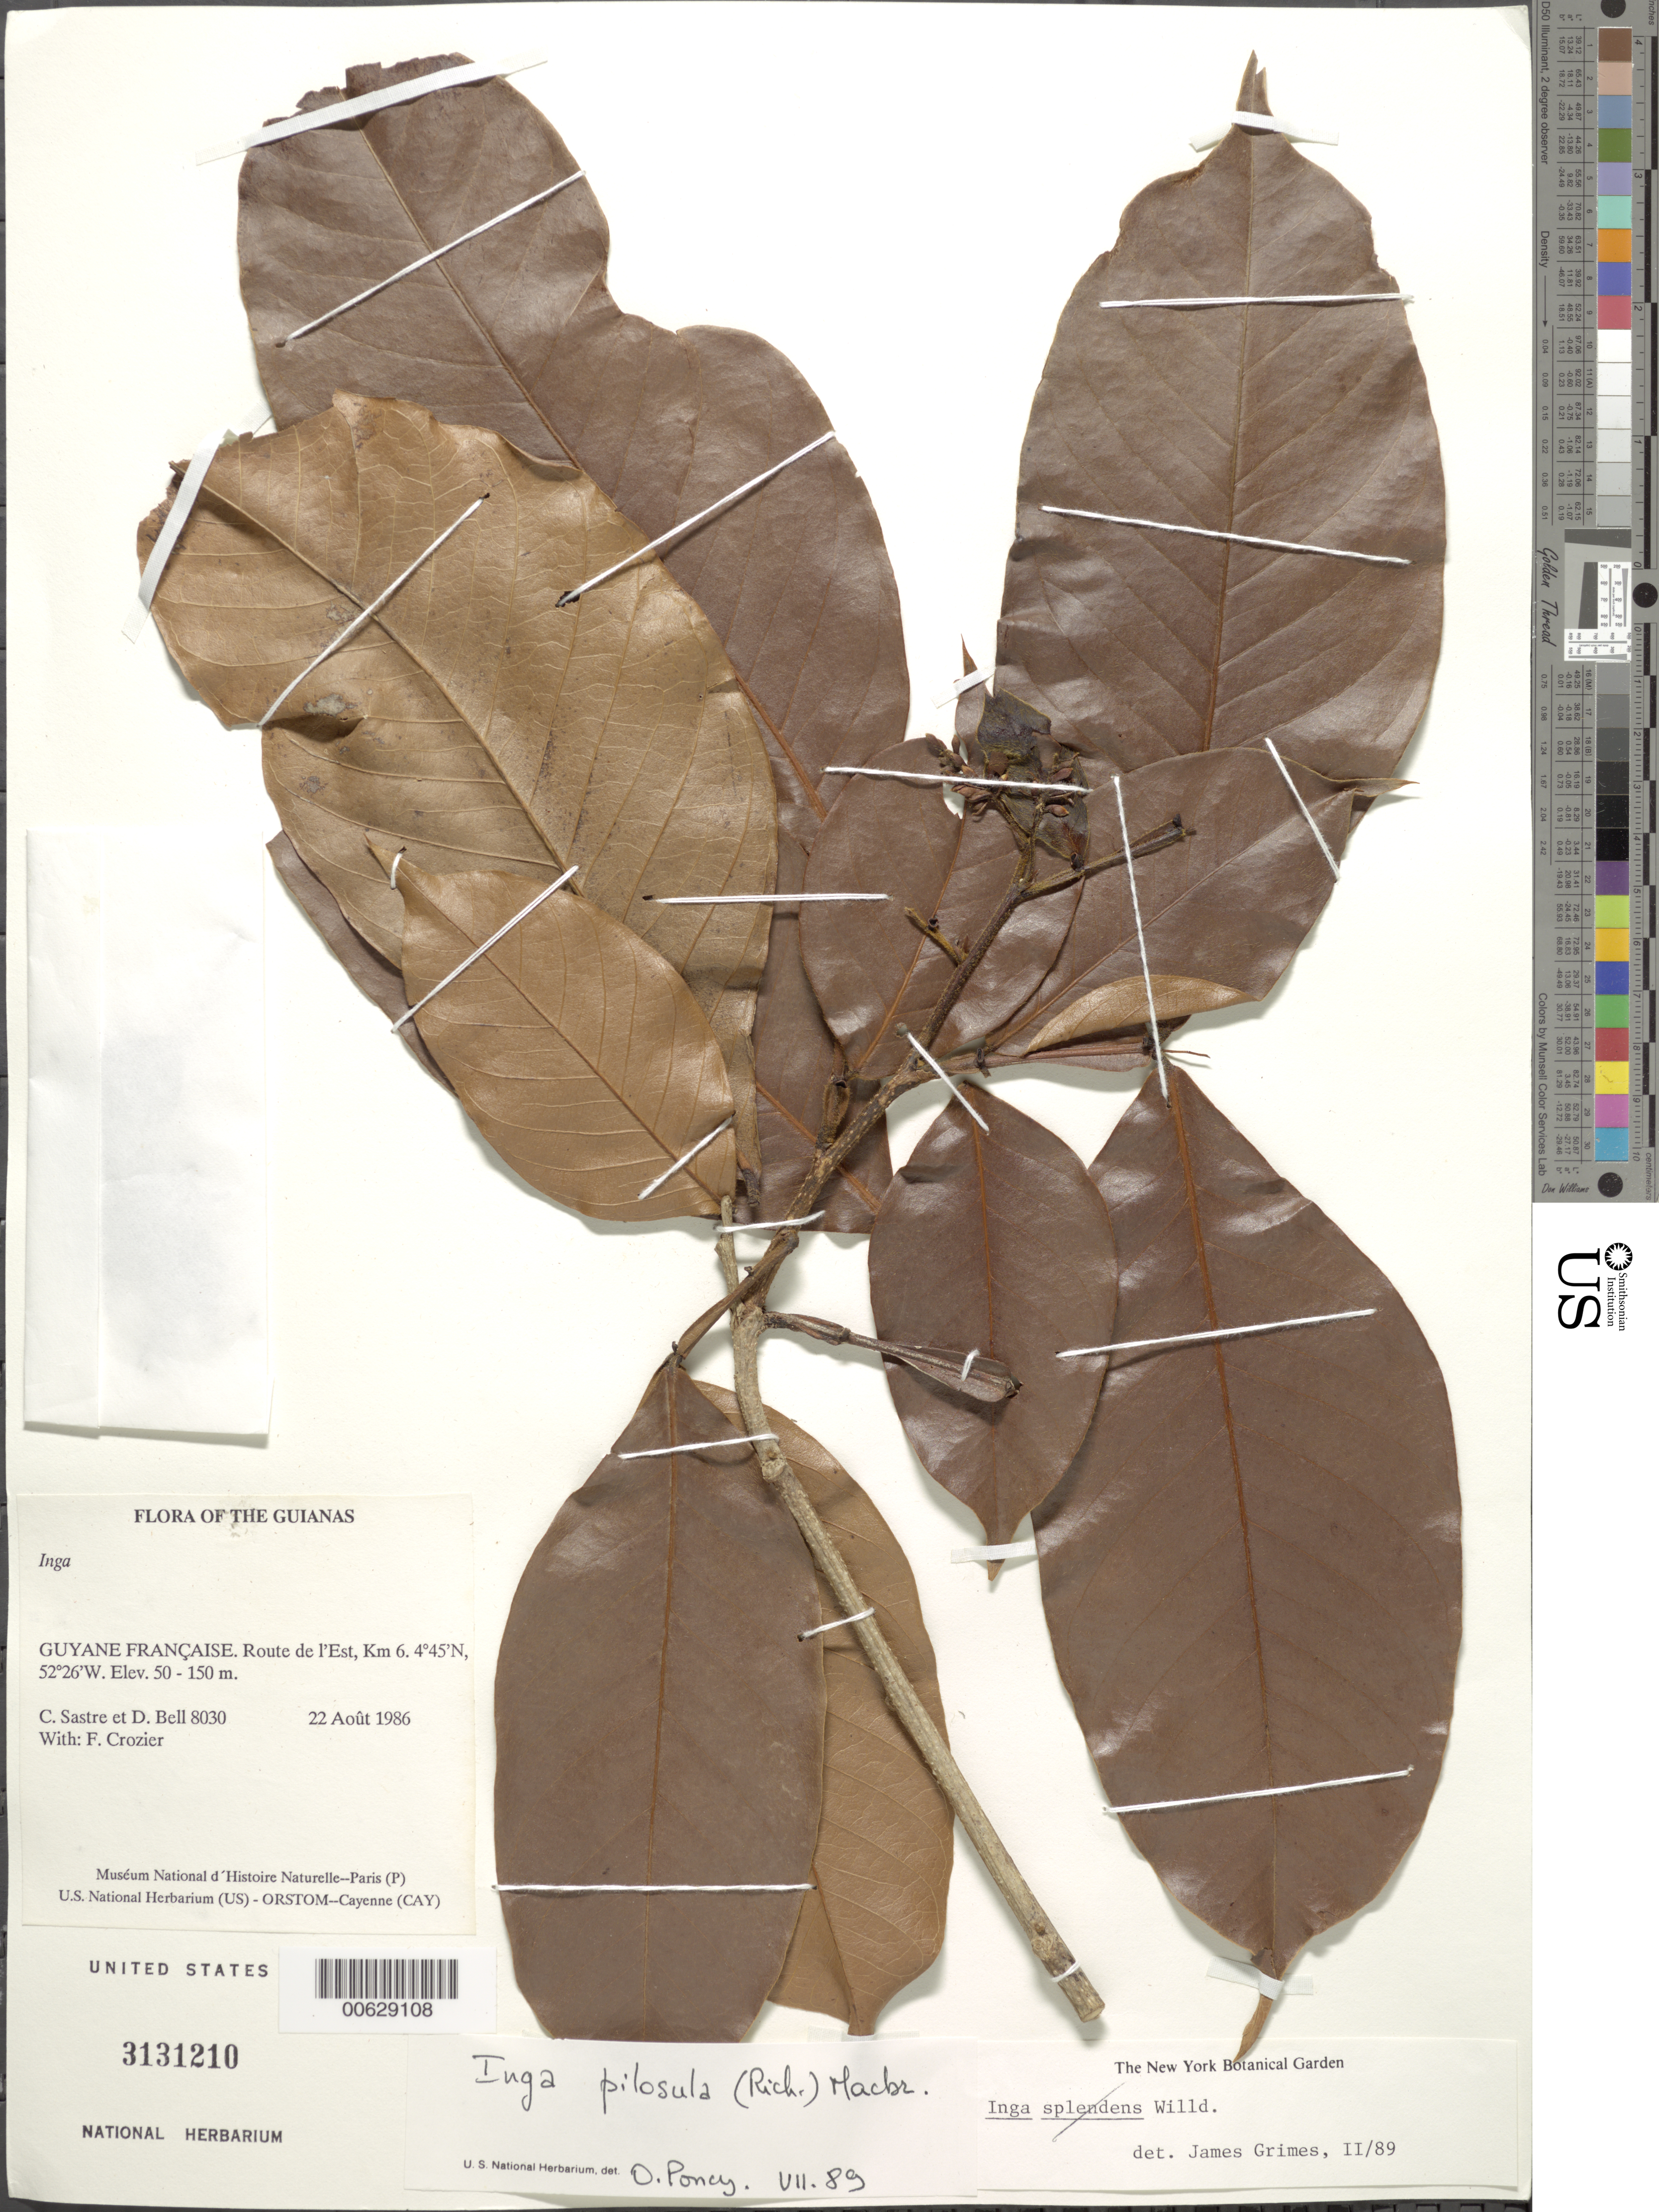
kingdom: Plantae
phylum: Tracheophyta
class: Magnoliopsida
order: Fabales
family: Fabaceae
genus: Inga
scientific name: Inga pilosula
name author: (Rich.) J.F. Macbr.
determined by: Poncy, O.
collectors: C. H. L. Sastre, D. A. Bell & F. Crozier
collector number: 8030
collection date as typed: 22 August 1986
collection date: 1986-08-22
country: French Guiana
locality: Route de l'Est, Km 6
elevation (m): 50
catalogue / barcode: US 3131210